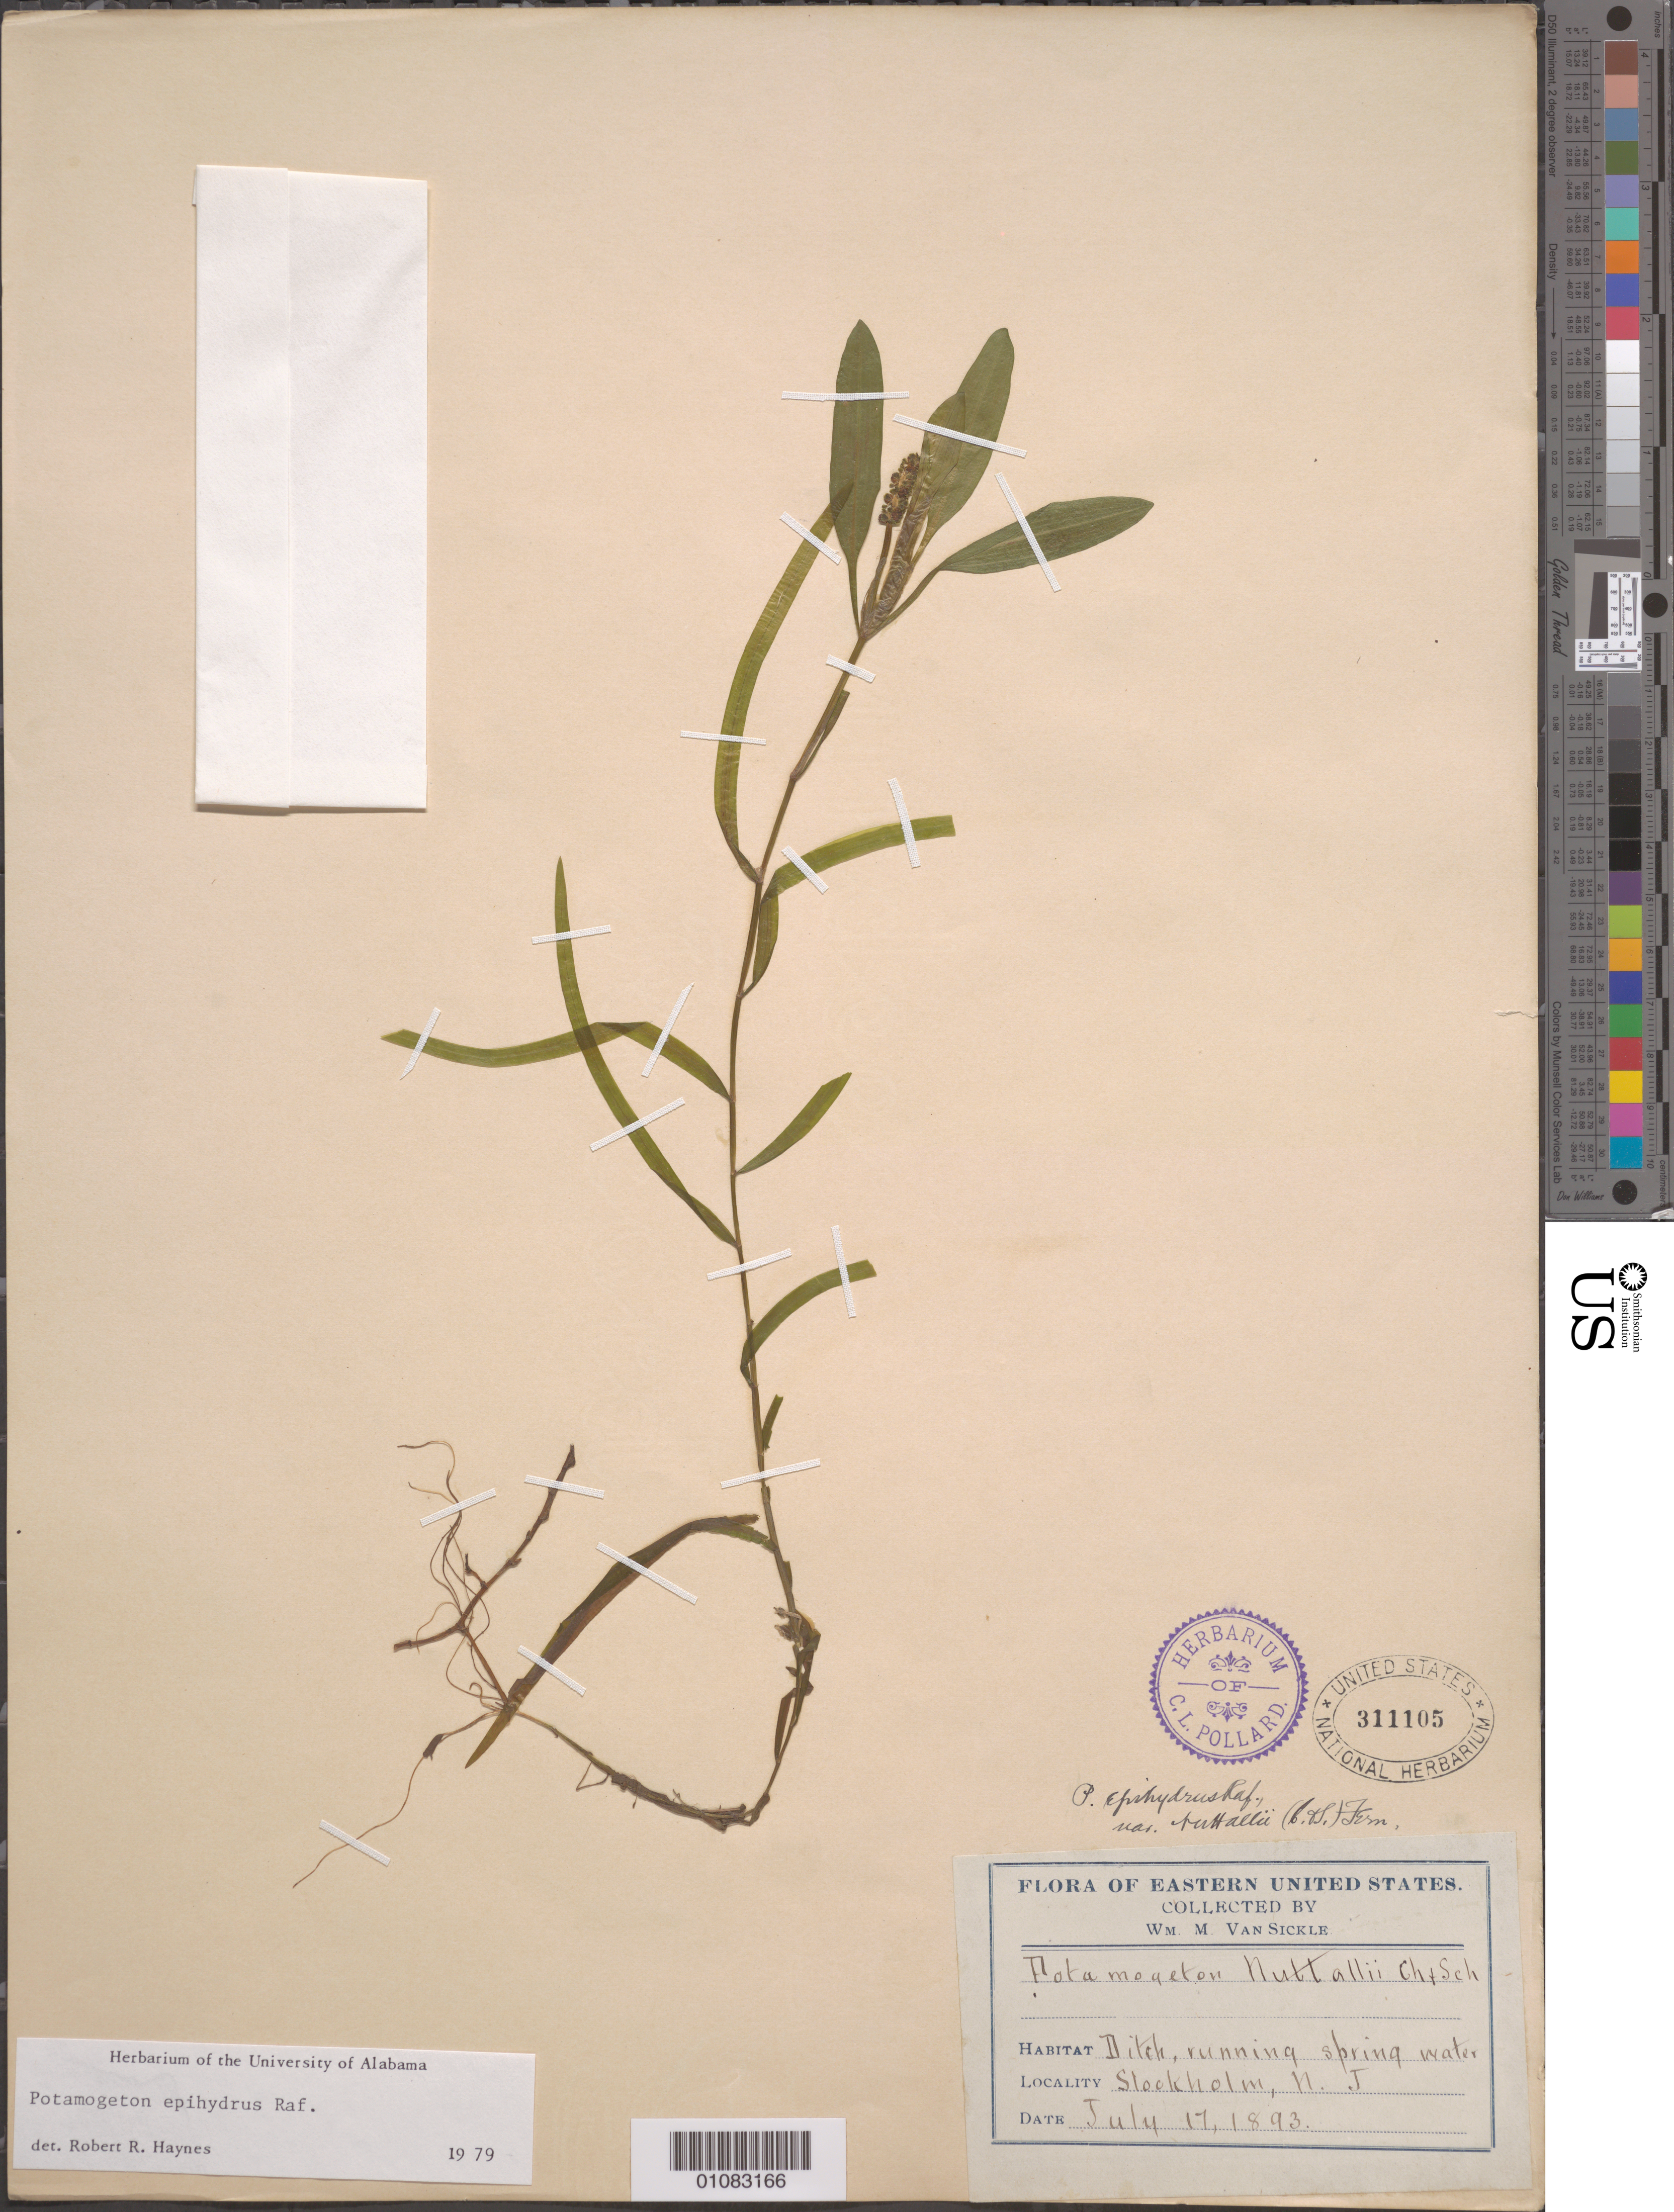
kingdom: Plantae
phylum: Tracheophyta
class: Liliopsida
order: Alismatales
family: Potamogetonaceae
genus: Potamogeton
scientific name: Potamogeton epihydrus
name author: Raf.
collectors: W. Van Sickle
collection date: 1893-07-17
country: United States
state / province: New Jersey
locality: Stockholm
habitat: Ditch, running spring water.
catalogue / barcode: US 311105